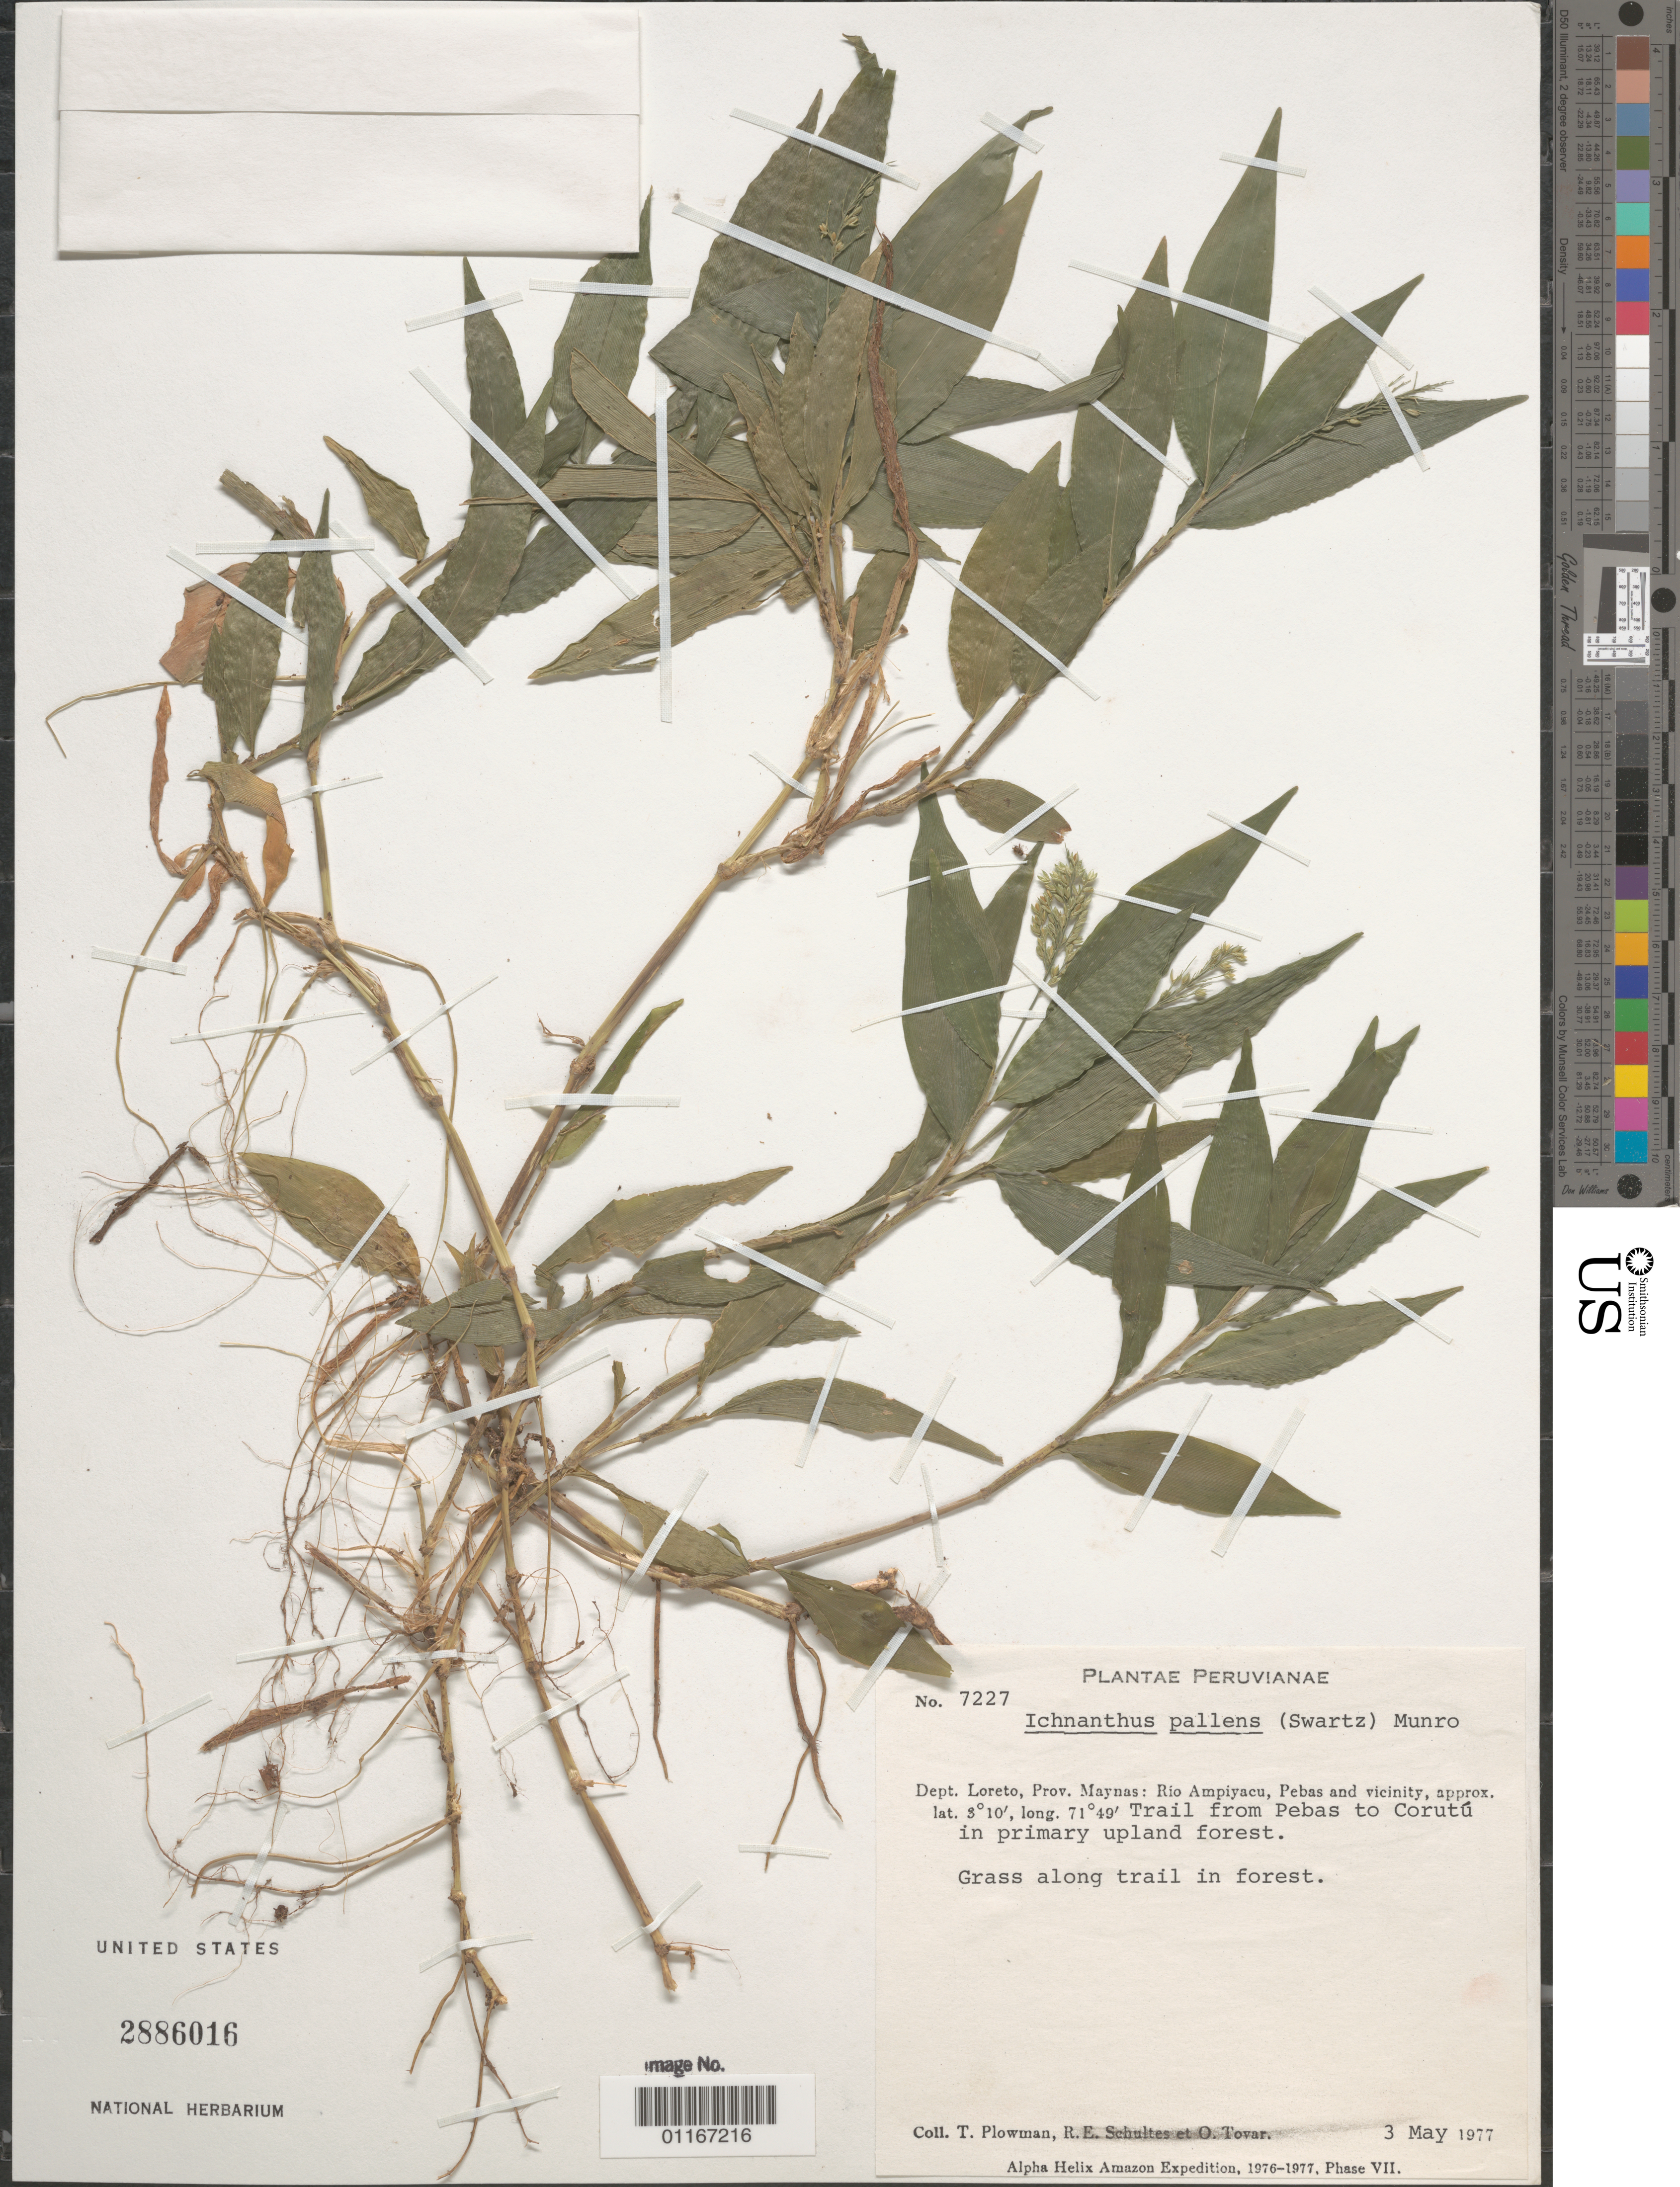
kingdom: Plantae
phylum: Tracheophyta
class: Liliopsida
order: Poales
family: Poaceae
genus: Ichnanthus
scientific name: Ichnanthus pallens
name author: (Sw.) Munro ex Benth.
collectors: T. Plowman, R. E. Schultes & Ó. Tovar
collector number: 7227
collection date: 1977-05-03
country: Peru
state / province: Loreto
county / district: Maynas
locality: Rio Ampiyacu, Pedas and vicinity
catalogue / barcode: US 2886016